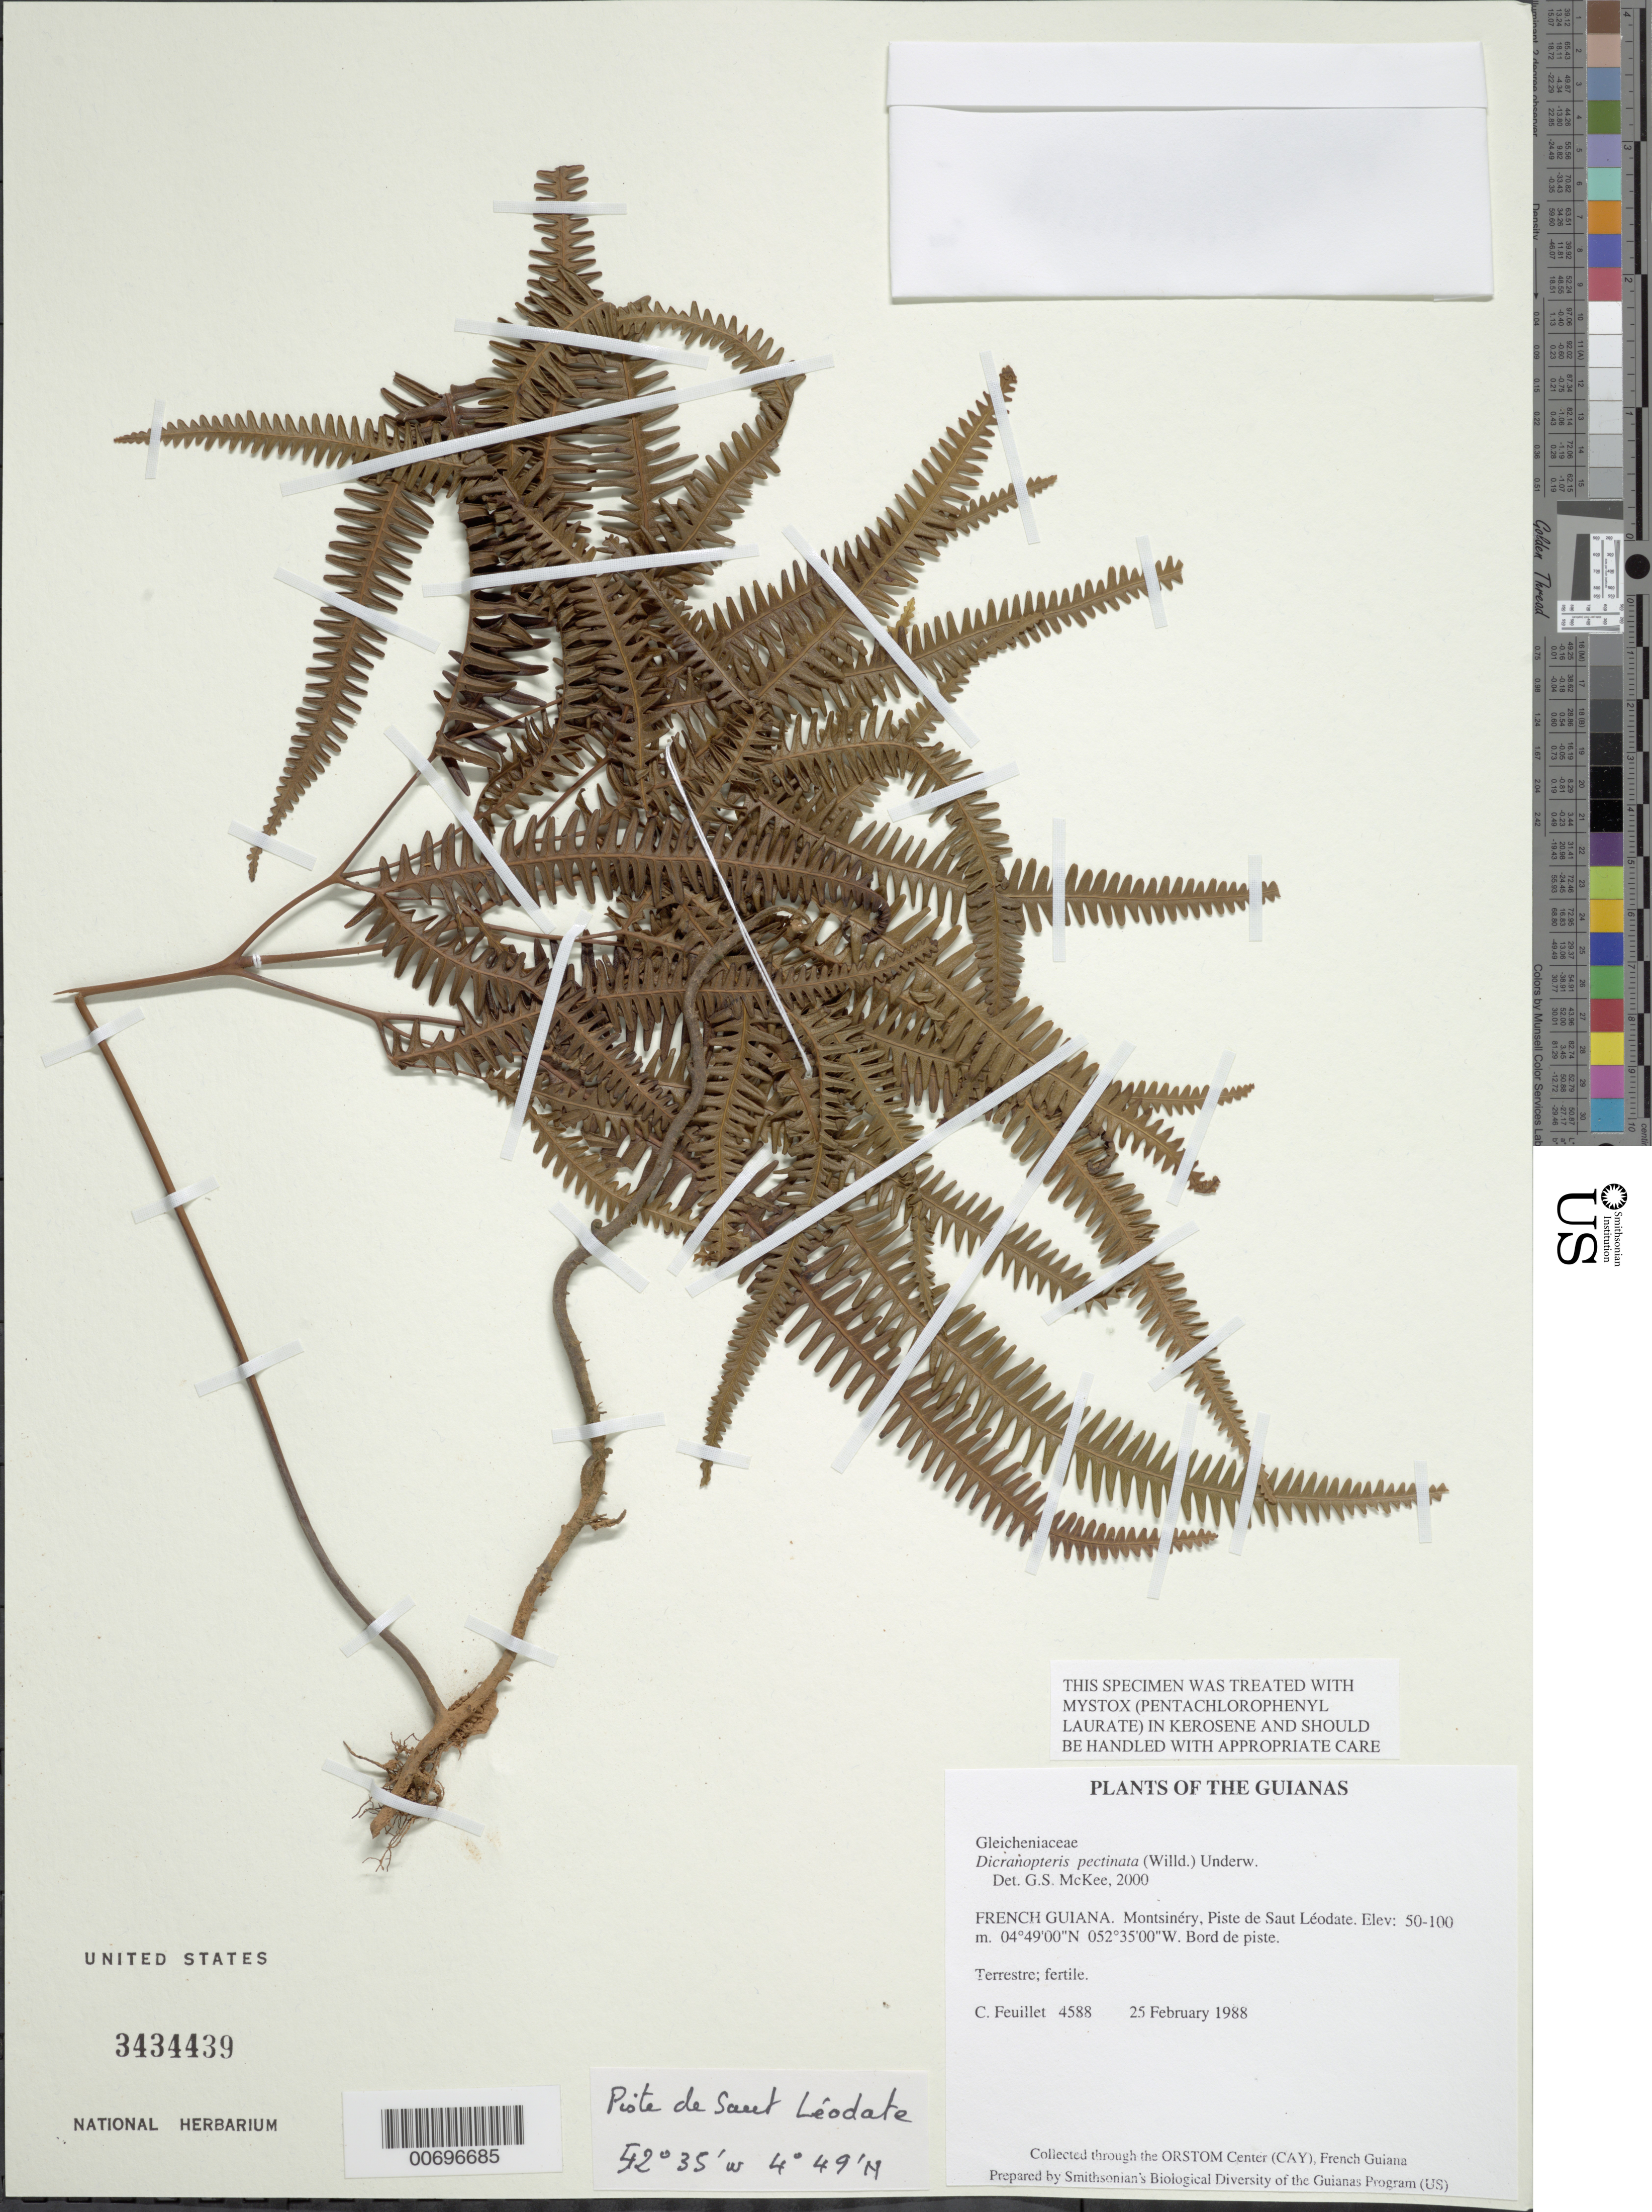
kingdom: Plantae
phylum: Tracheophyta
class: Polypodiopsida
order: Gleicheniales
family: Gleicheniaceae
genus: Gleichenella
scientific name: Gleichenella pectinata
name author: (Willd.) Ching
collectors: C. Feuillet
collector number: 4588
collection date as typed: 25 Feb1988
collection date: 1988-02-25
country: French Guiana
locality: Montsinéry, Piste de Saut Léodate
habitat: Bord de piste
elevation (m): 50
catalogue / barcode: US 3434439